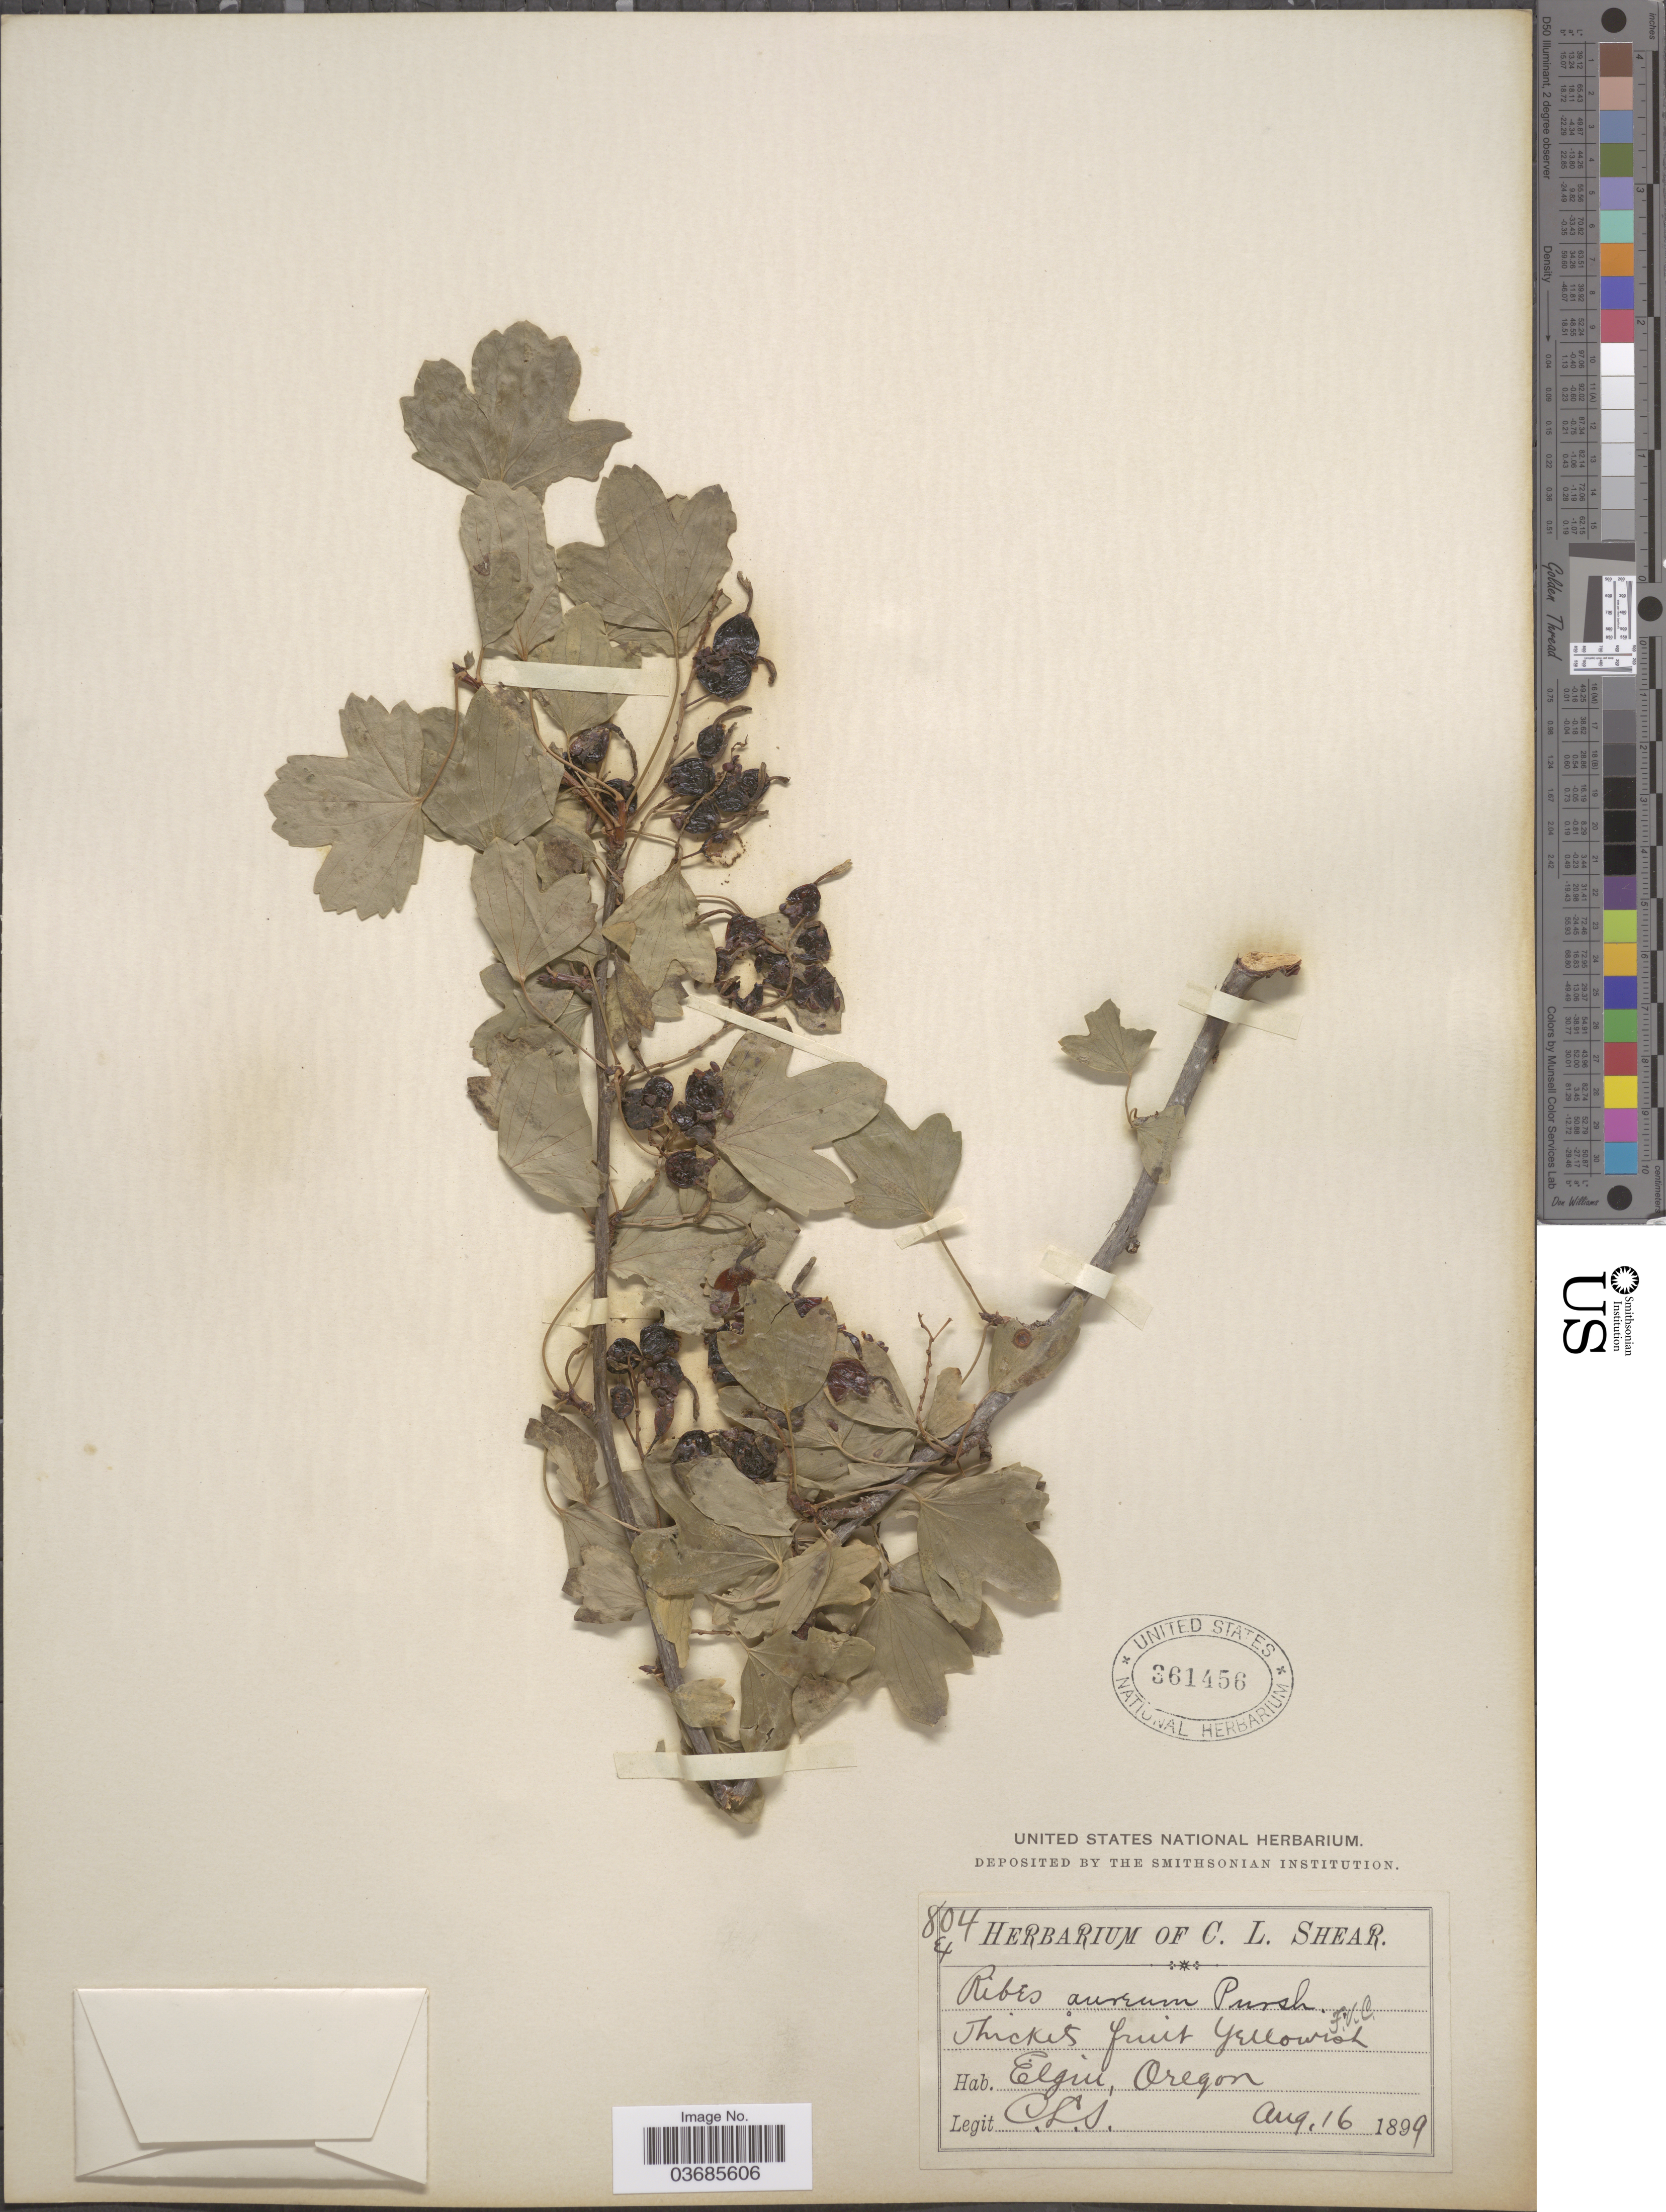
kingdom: Plantae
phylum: Tracheophyta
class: Magnoliopsida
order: Saxifragales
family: Grossulariaceae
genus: Ribes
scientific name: Ribes aureum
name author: Pursh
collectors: C. L. Shear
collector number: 804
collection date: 1899-08-16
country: United States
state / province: Oregon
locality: Elgin.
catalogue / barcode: US 361456